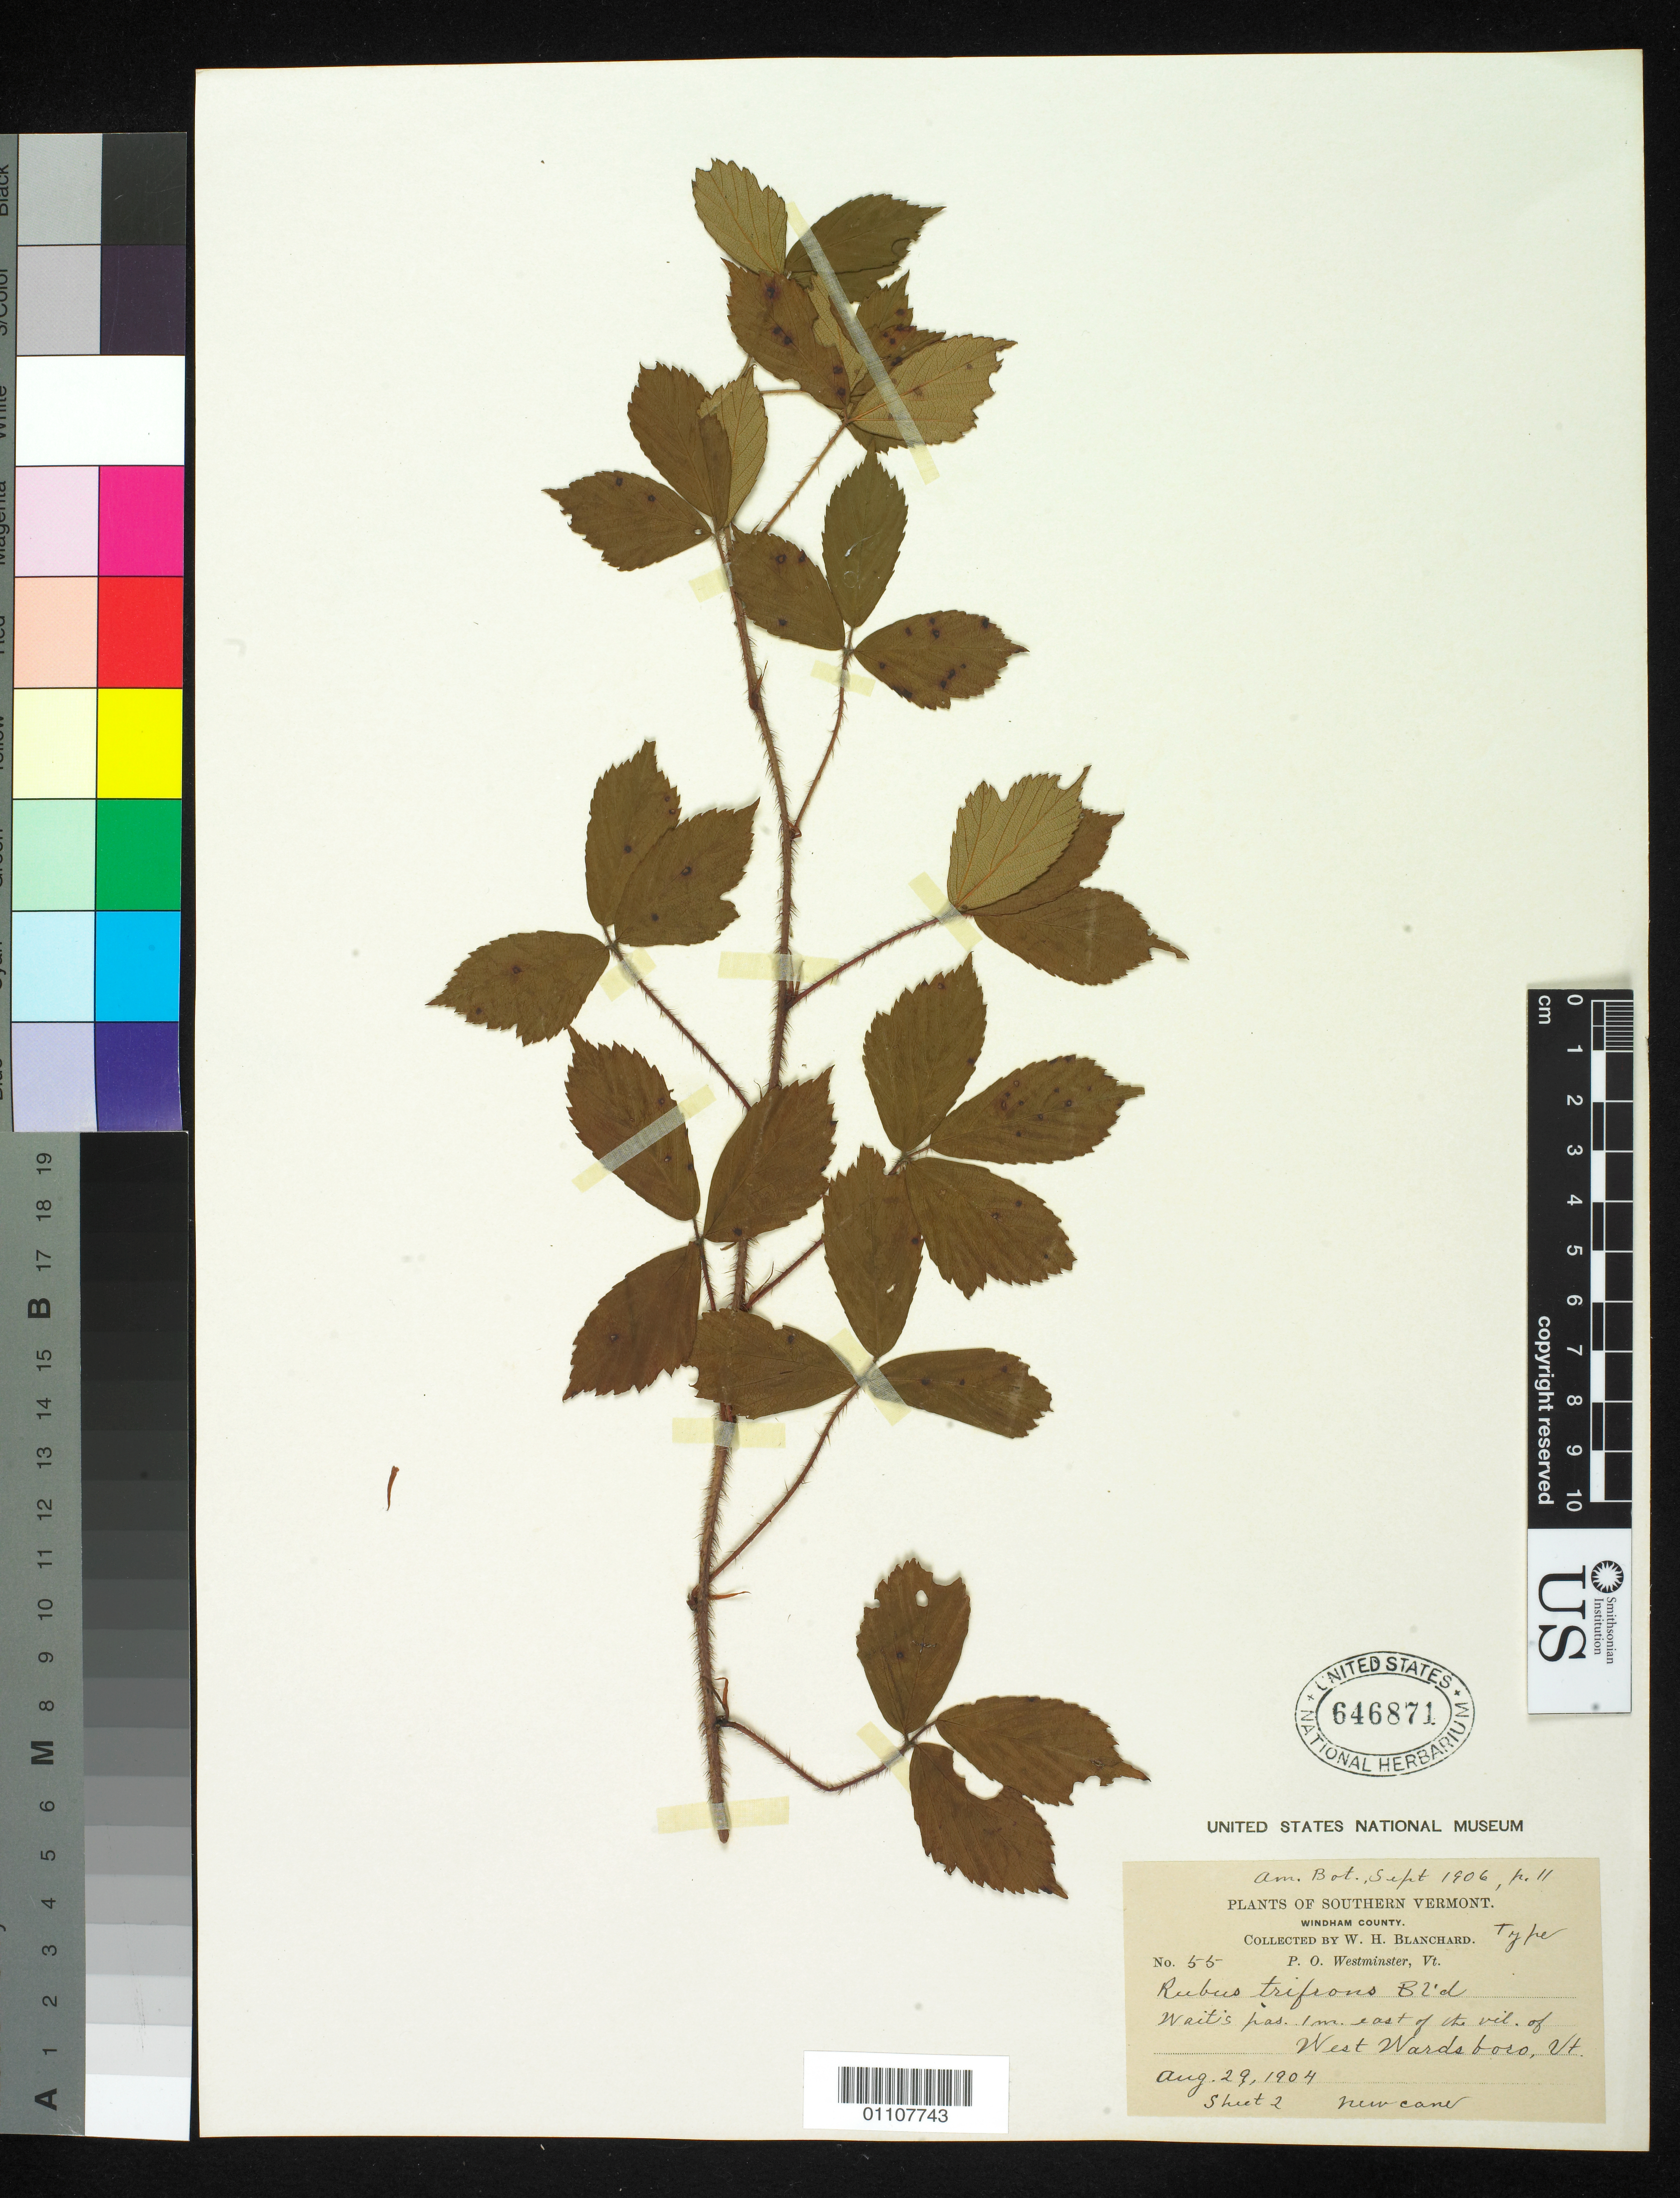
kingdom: Plantae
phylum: Tracheophyta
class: Magnoliopsida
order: Rosales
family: Rosaceae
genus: Rubus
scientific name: Rubus trifrons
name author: Blanch.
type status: Syntype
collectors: W. H. Blanchard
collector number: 55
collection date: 1904-08-29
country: United States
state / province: Vermont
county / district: Windham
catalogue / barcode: US 646871